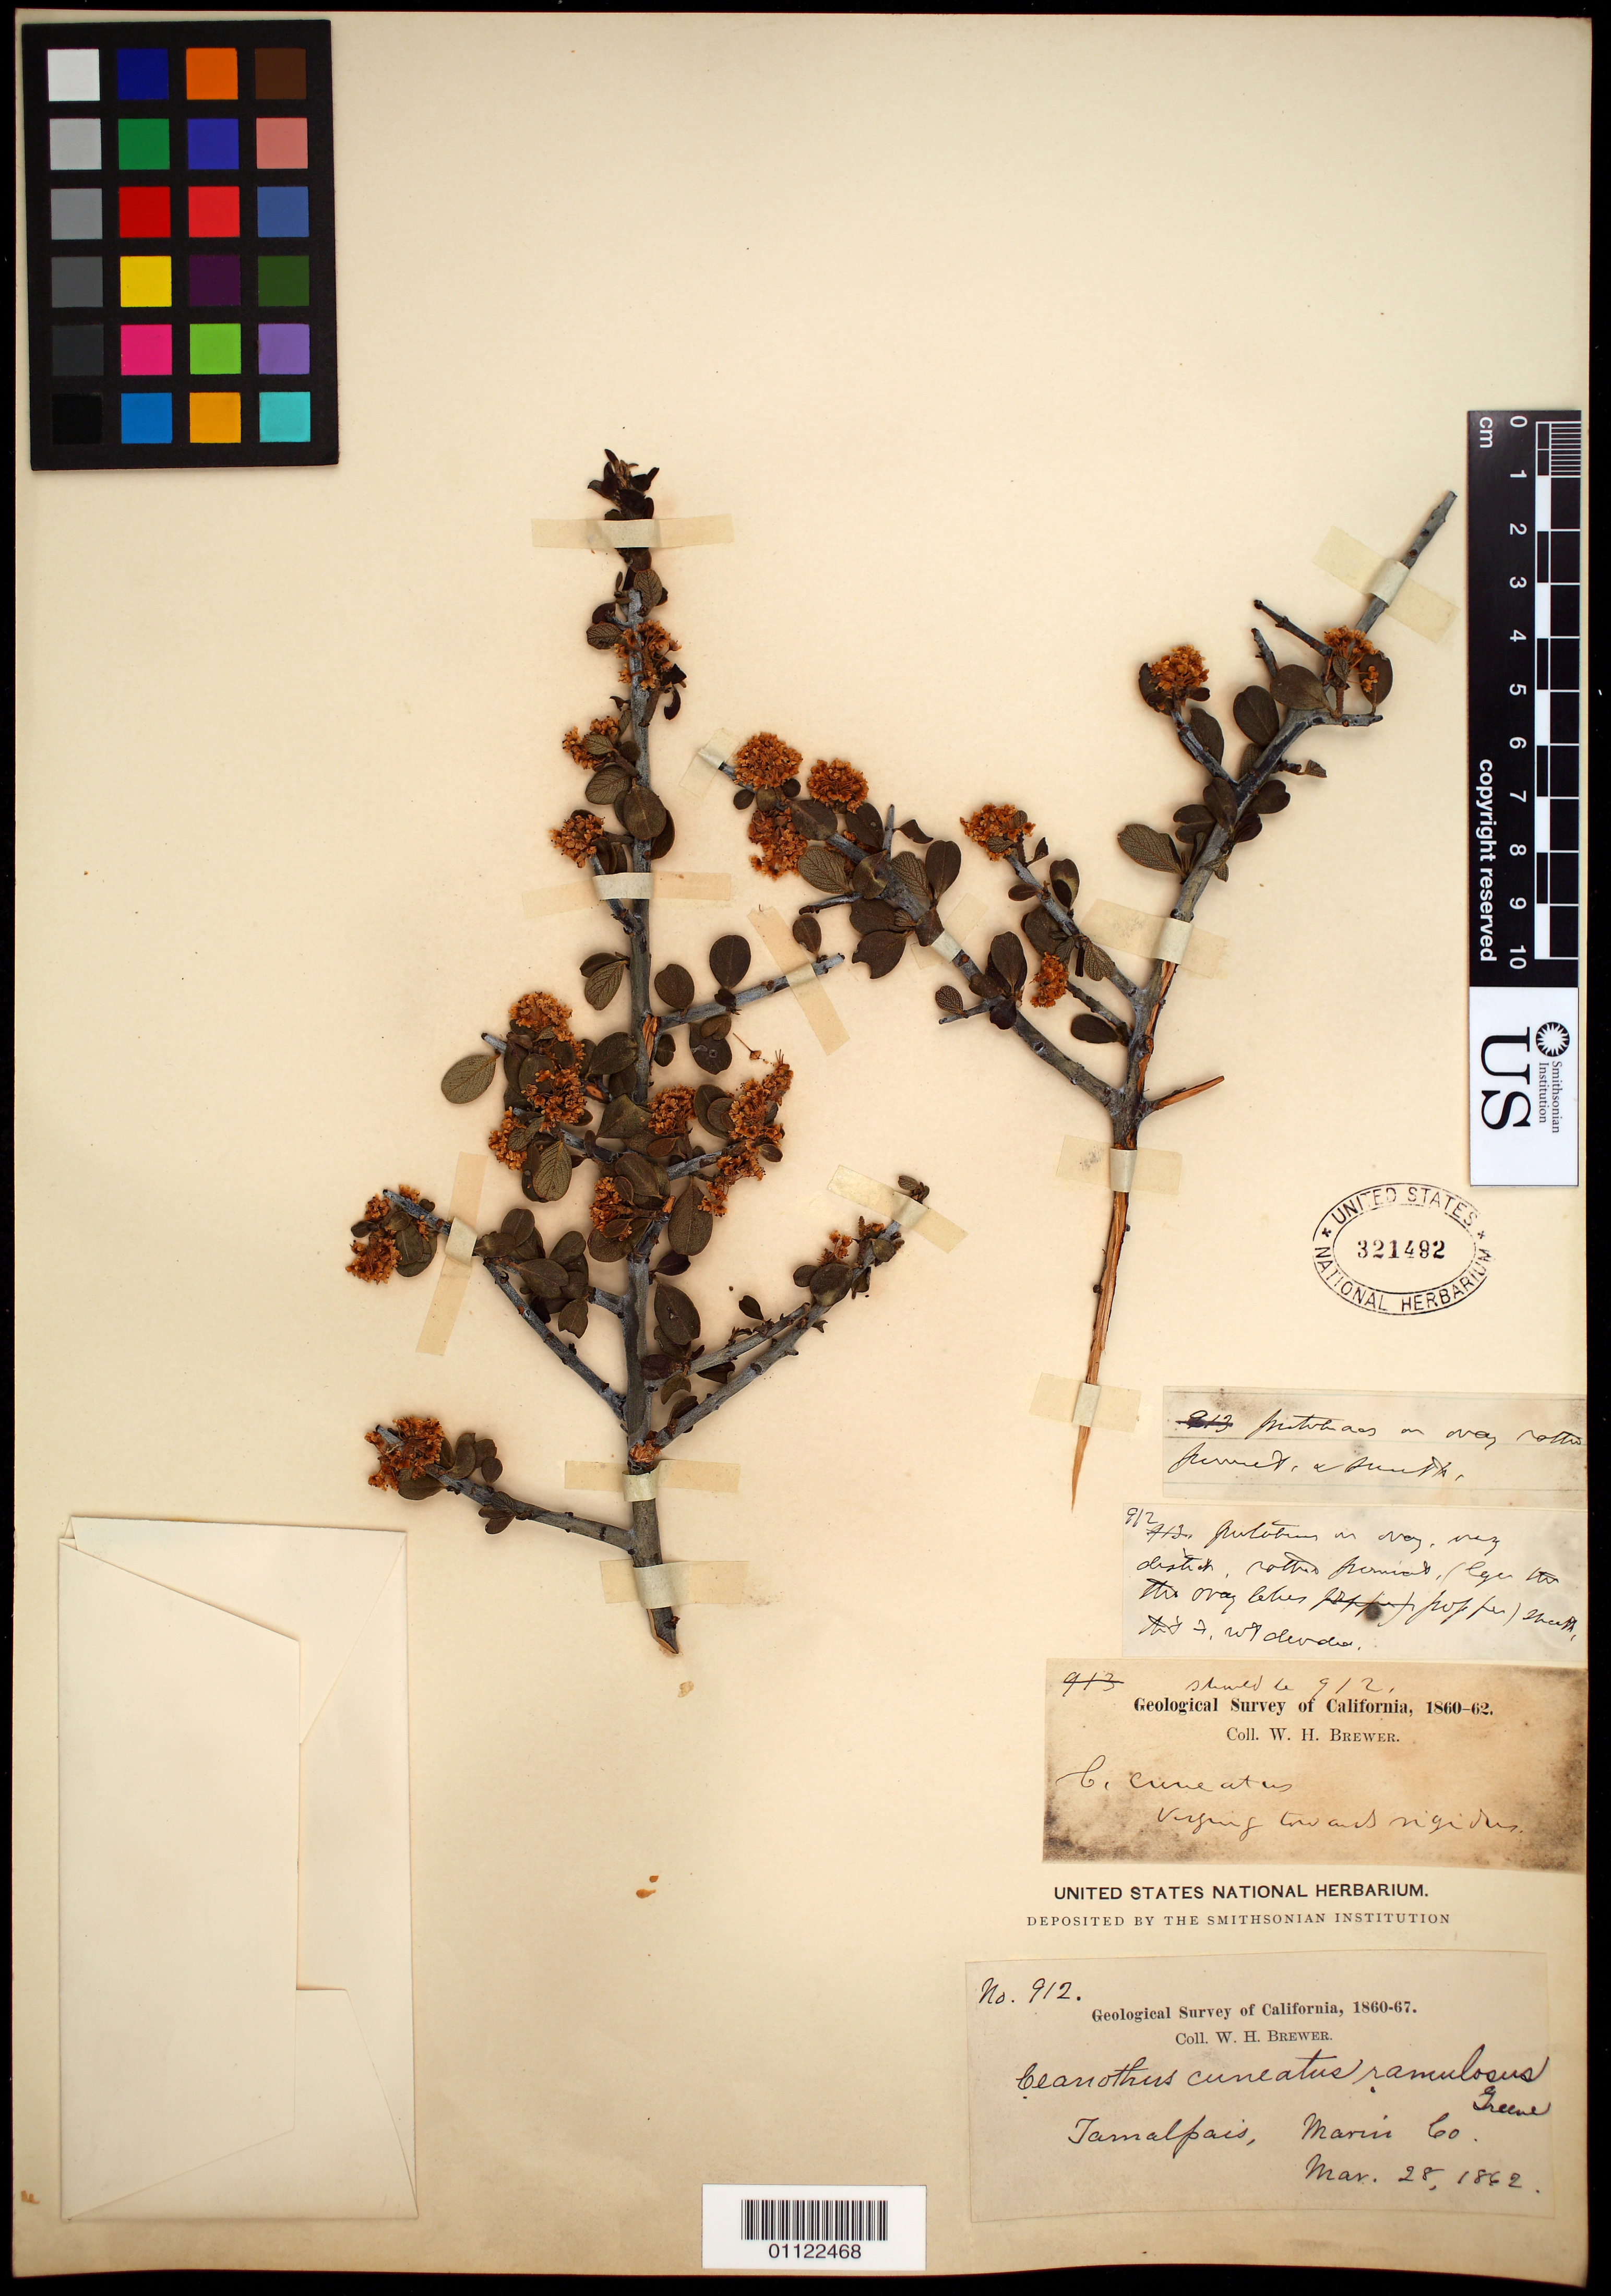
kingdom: Plantae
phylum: Tracheophyta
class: Magnoliopsida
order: Rosales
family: Rhamnaceae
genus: Ceanothus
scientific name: Ceanothus cuneatus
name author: (Hook.) Nutt.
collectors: W. H. Brewer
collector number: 912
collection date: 1862-03-28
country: United States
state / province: California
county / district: Marin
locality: Tamalpais.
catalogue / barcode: US 321492